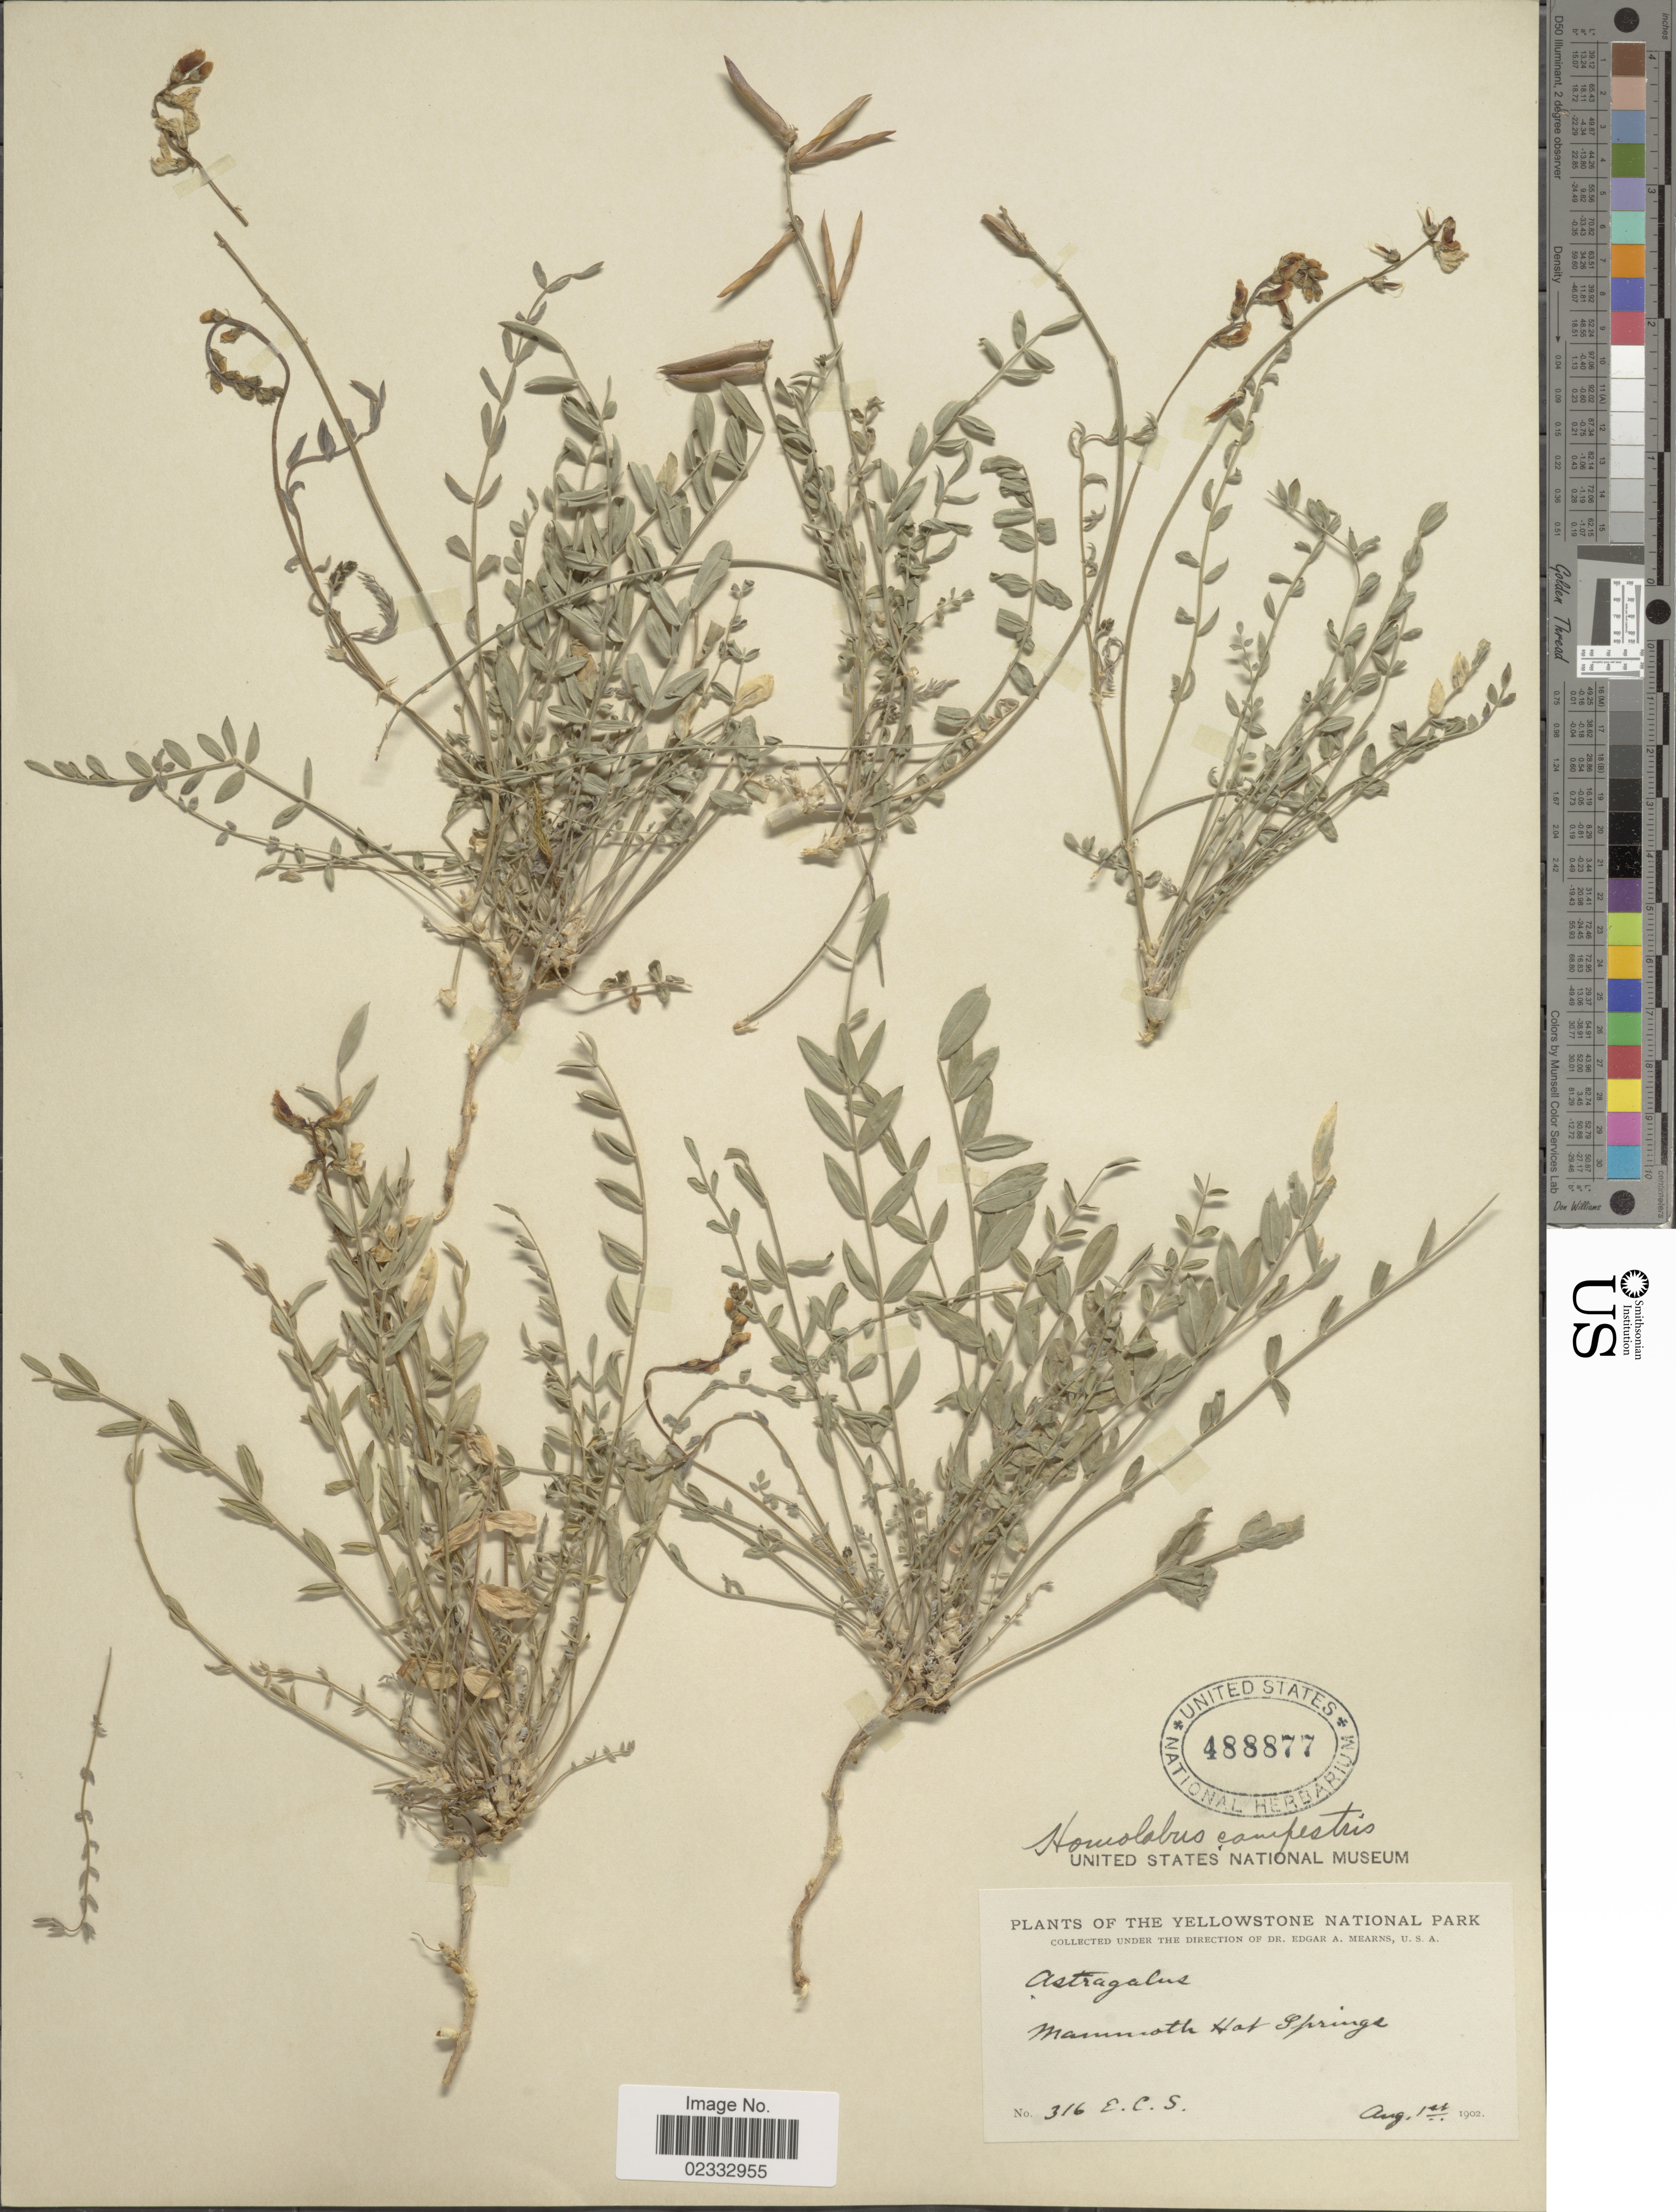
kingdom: Plantae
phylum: Tracheophyta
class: Magnoliopsida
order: Fabales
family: Fabaceae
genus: Astragalus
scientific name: Astragalus miser var. hylophilus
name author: (Rydb.) Barneby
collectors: E. C. Smith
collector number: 316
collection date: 1902-08-01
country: United States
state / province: Wyoming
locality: Yeloowstone National Park, Mammoth Hot Springs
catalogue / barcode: US 488877